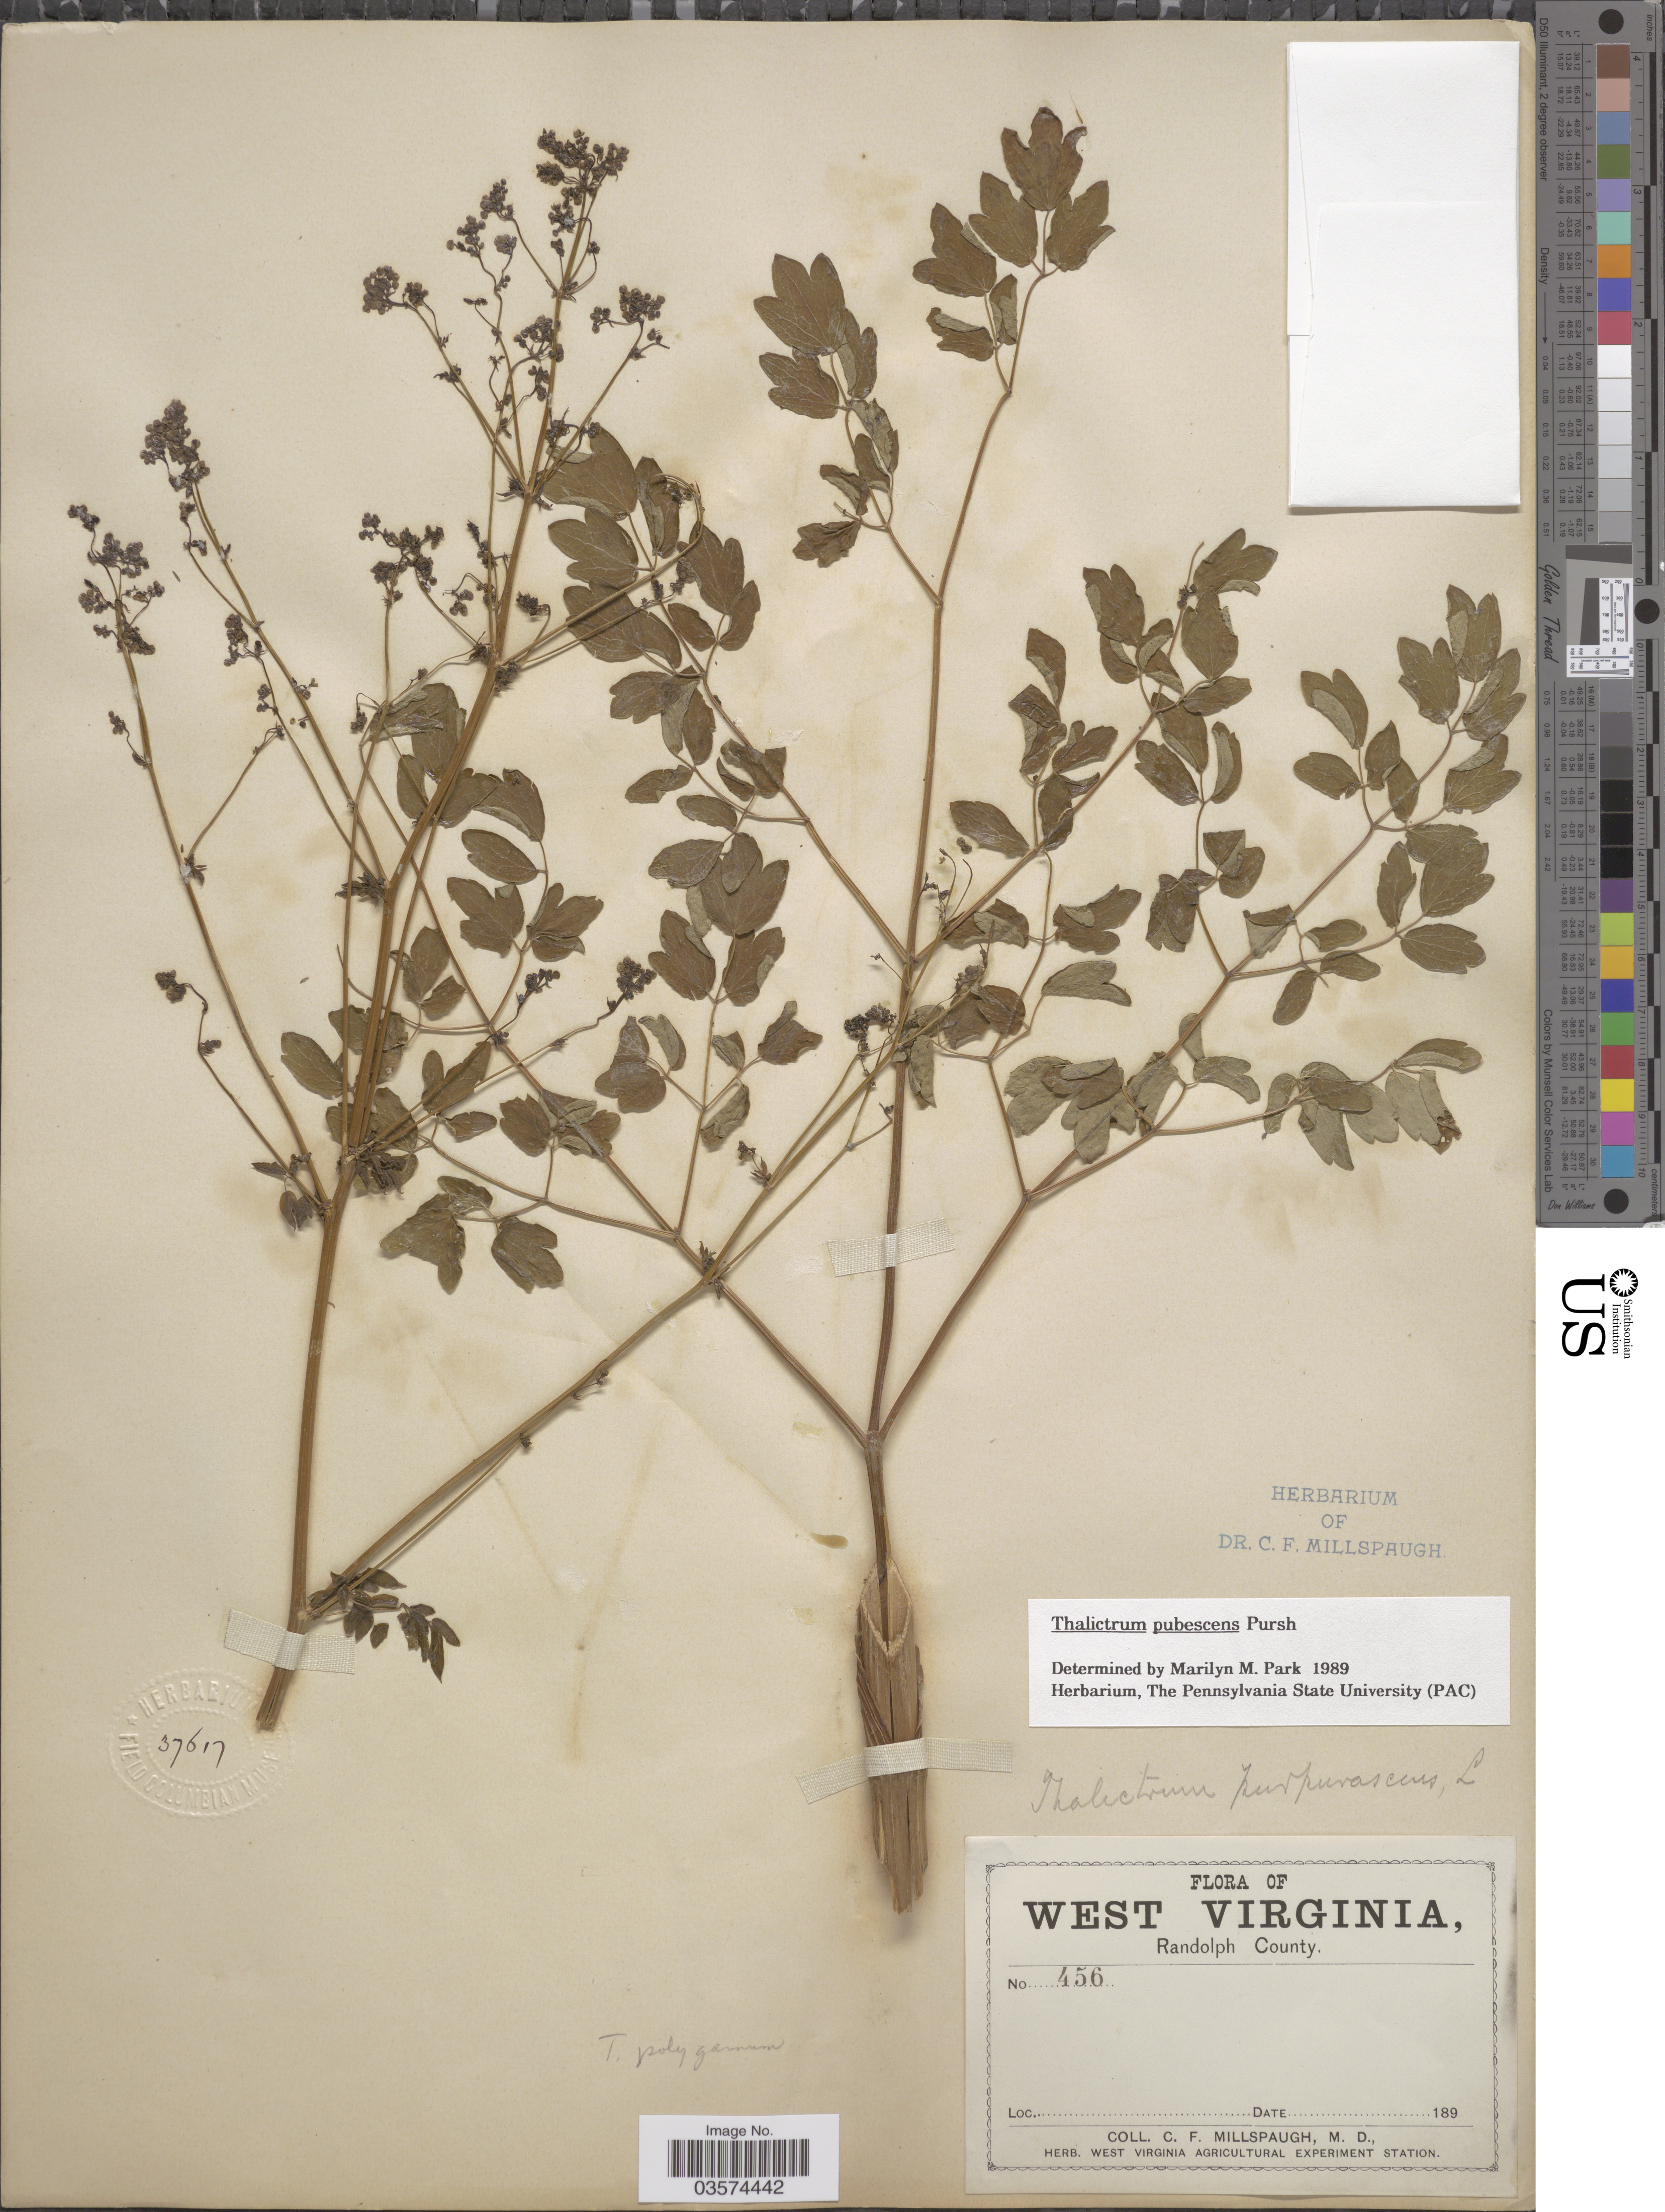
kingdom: Plantae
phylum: Tracheophyta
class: Magnoliopsida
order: Ranunculales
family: Ranunculaceae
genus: Thalictrum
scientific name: Thalictrum pubescens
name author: Pursh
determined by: Park, Marilyn Marqueen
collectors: C. F. Millspaugh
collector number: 456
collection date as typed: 189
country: United States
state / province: West Virginia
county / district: Randolph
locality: Randolph County.